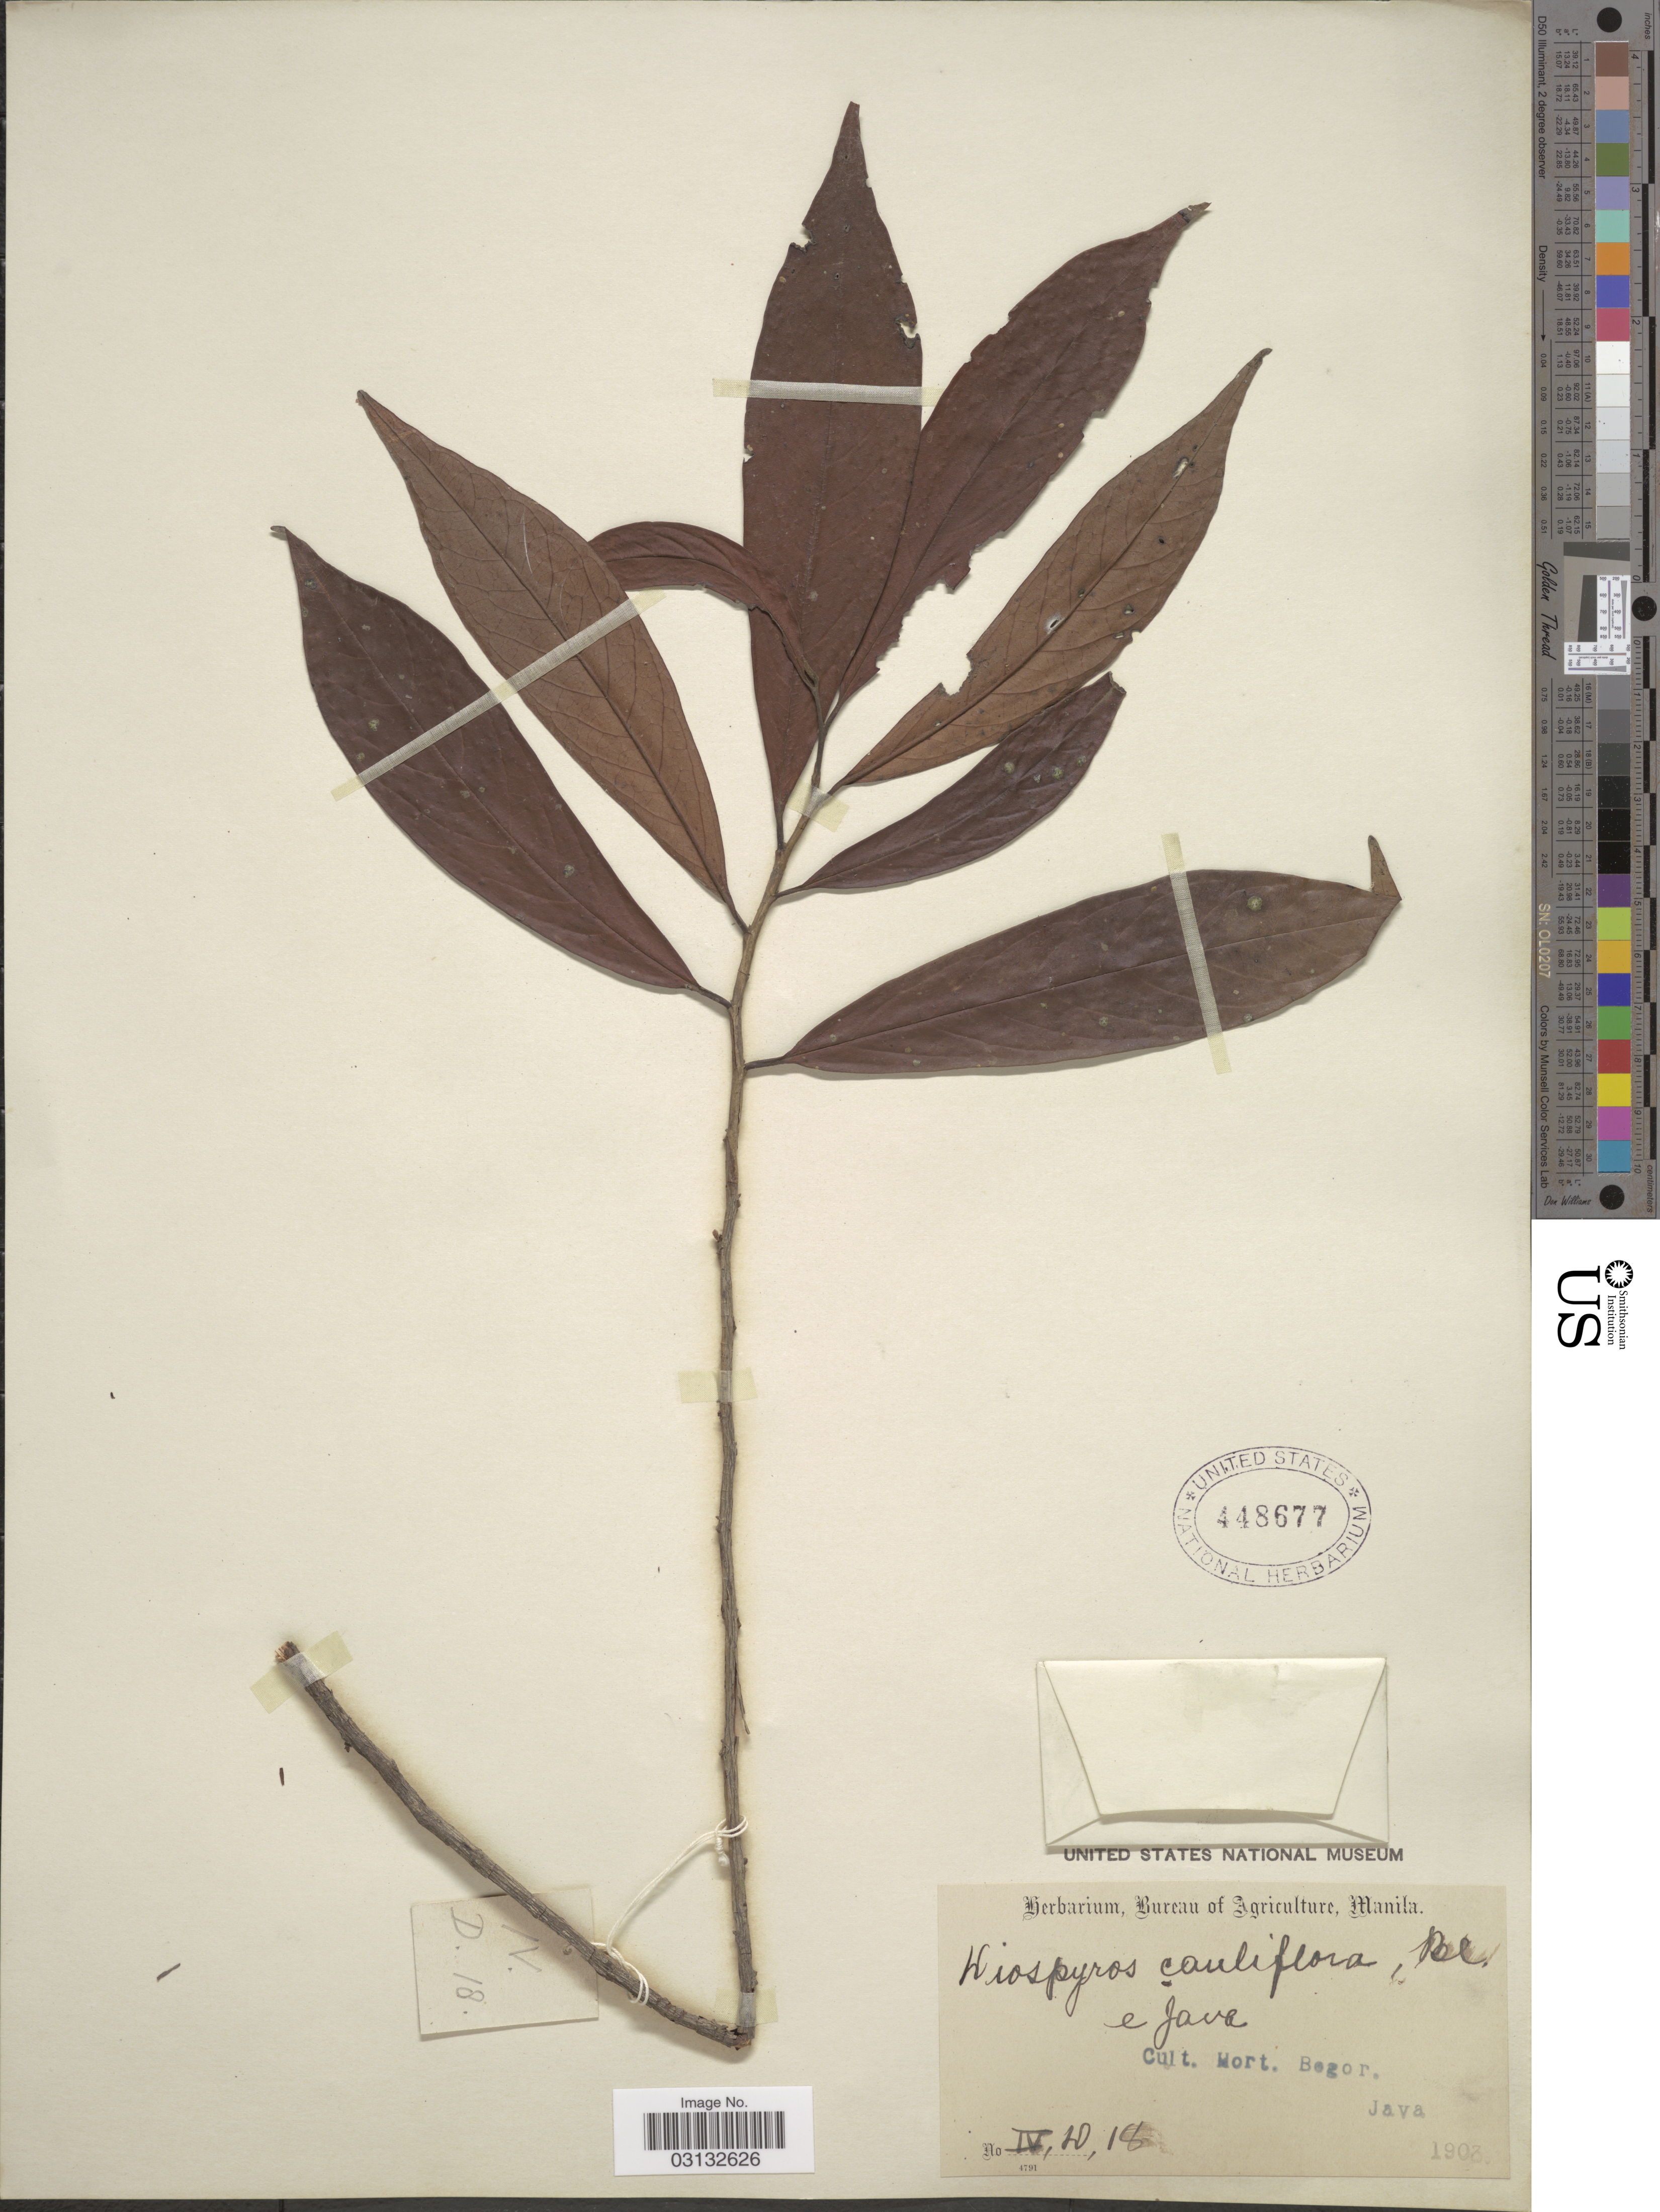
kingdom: Plantae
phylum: Tracheophyta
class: Magnoliopsida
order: Ericales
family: Ebenaceae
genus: Diospyros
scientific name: Diospyros cauliflora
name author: Blume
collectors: ex Herb. Bur. Agric. Manila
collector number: IV,20,18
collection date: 1903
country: Indonesia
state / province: Java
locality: Cult. Hort. Bogor. Java.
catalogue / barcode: US 448677